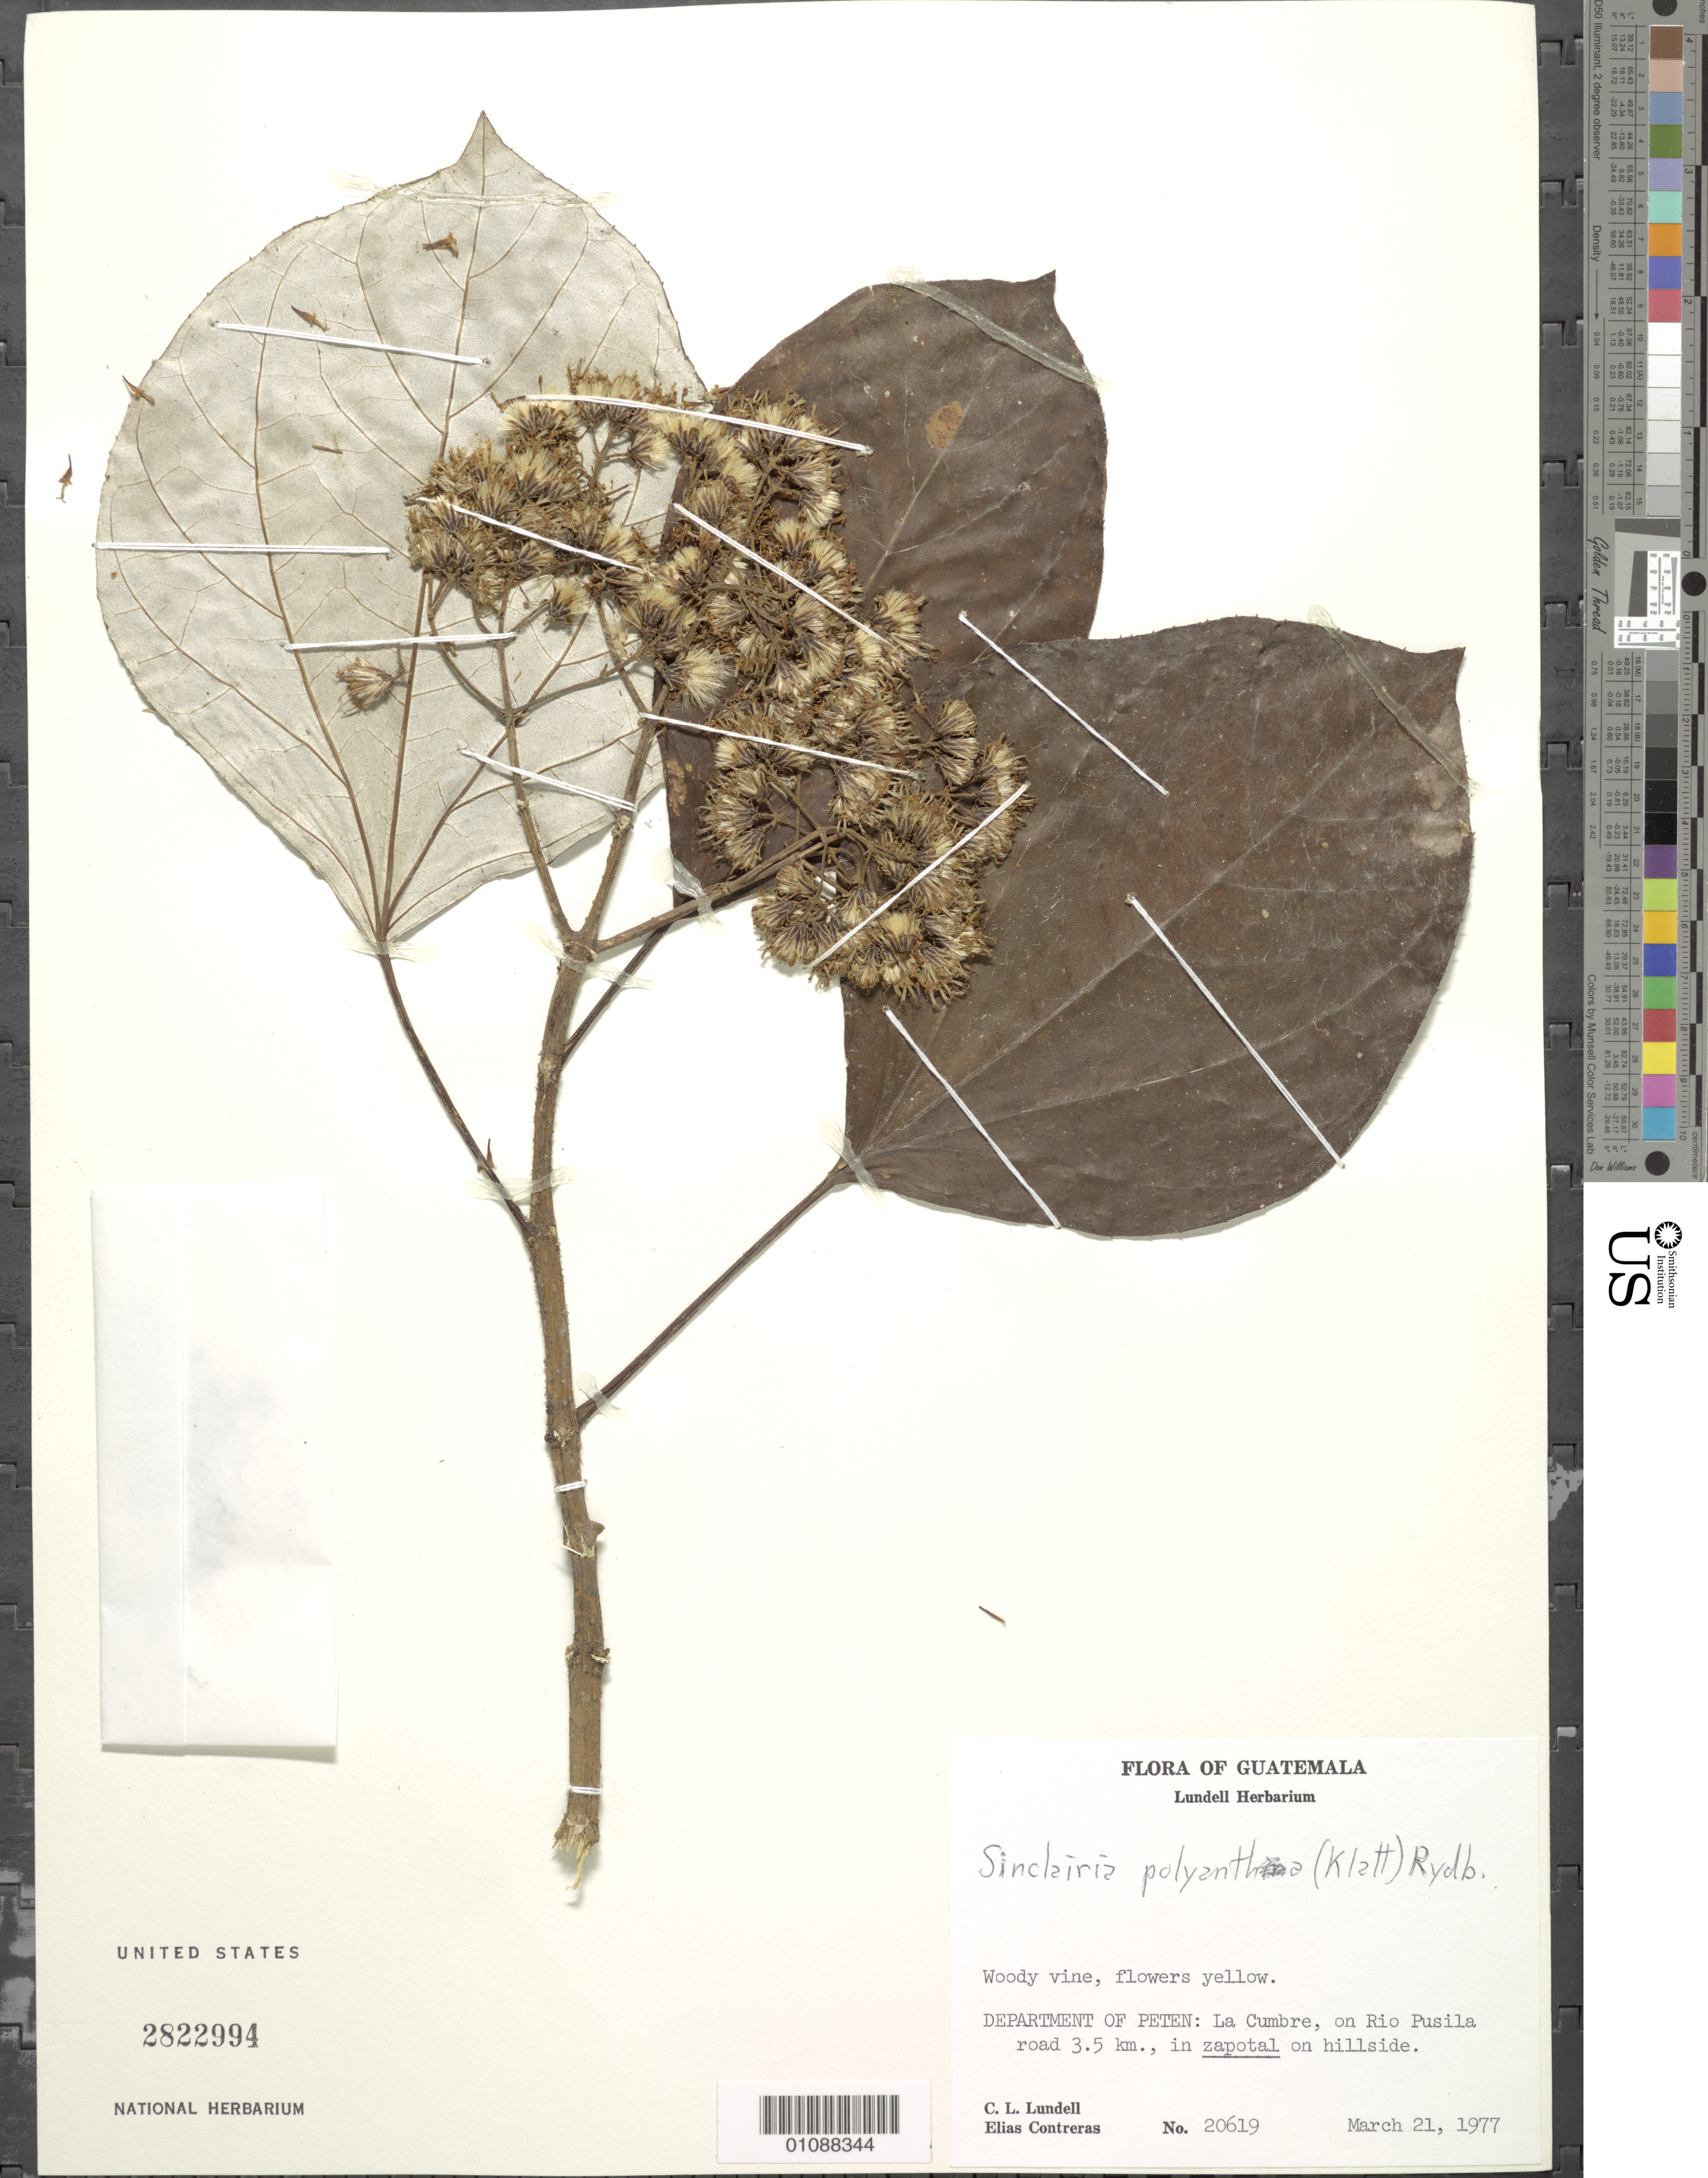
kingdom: Plantae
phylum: Tracheophyta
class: Magnoliopsida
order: Asterales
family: Asteraceae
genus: Sinclairia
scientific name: Sinclairia polyantha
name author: (Klatt) Rydb.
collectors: C. L. Lundell & E. Contreras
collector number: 20619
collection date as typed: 21 March 1977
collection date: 1977-03-21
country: Guatemala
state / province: El Petén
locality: La Cumbre, on Rio Pusila road 3.5km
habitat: Zapotal hillside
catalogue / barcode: US 2822994